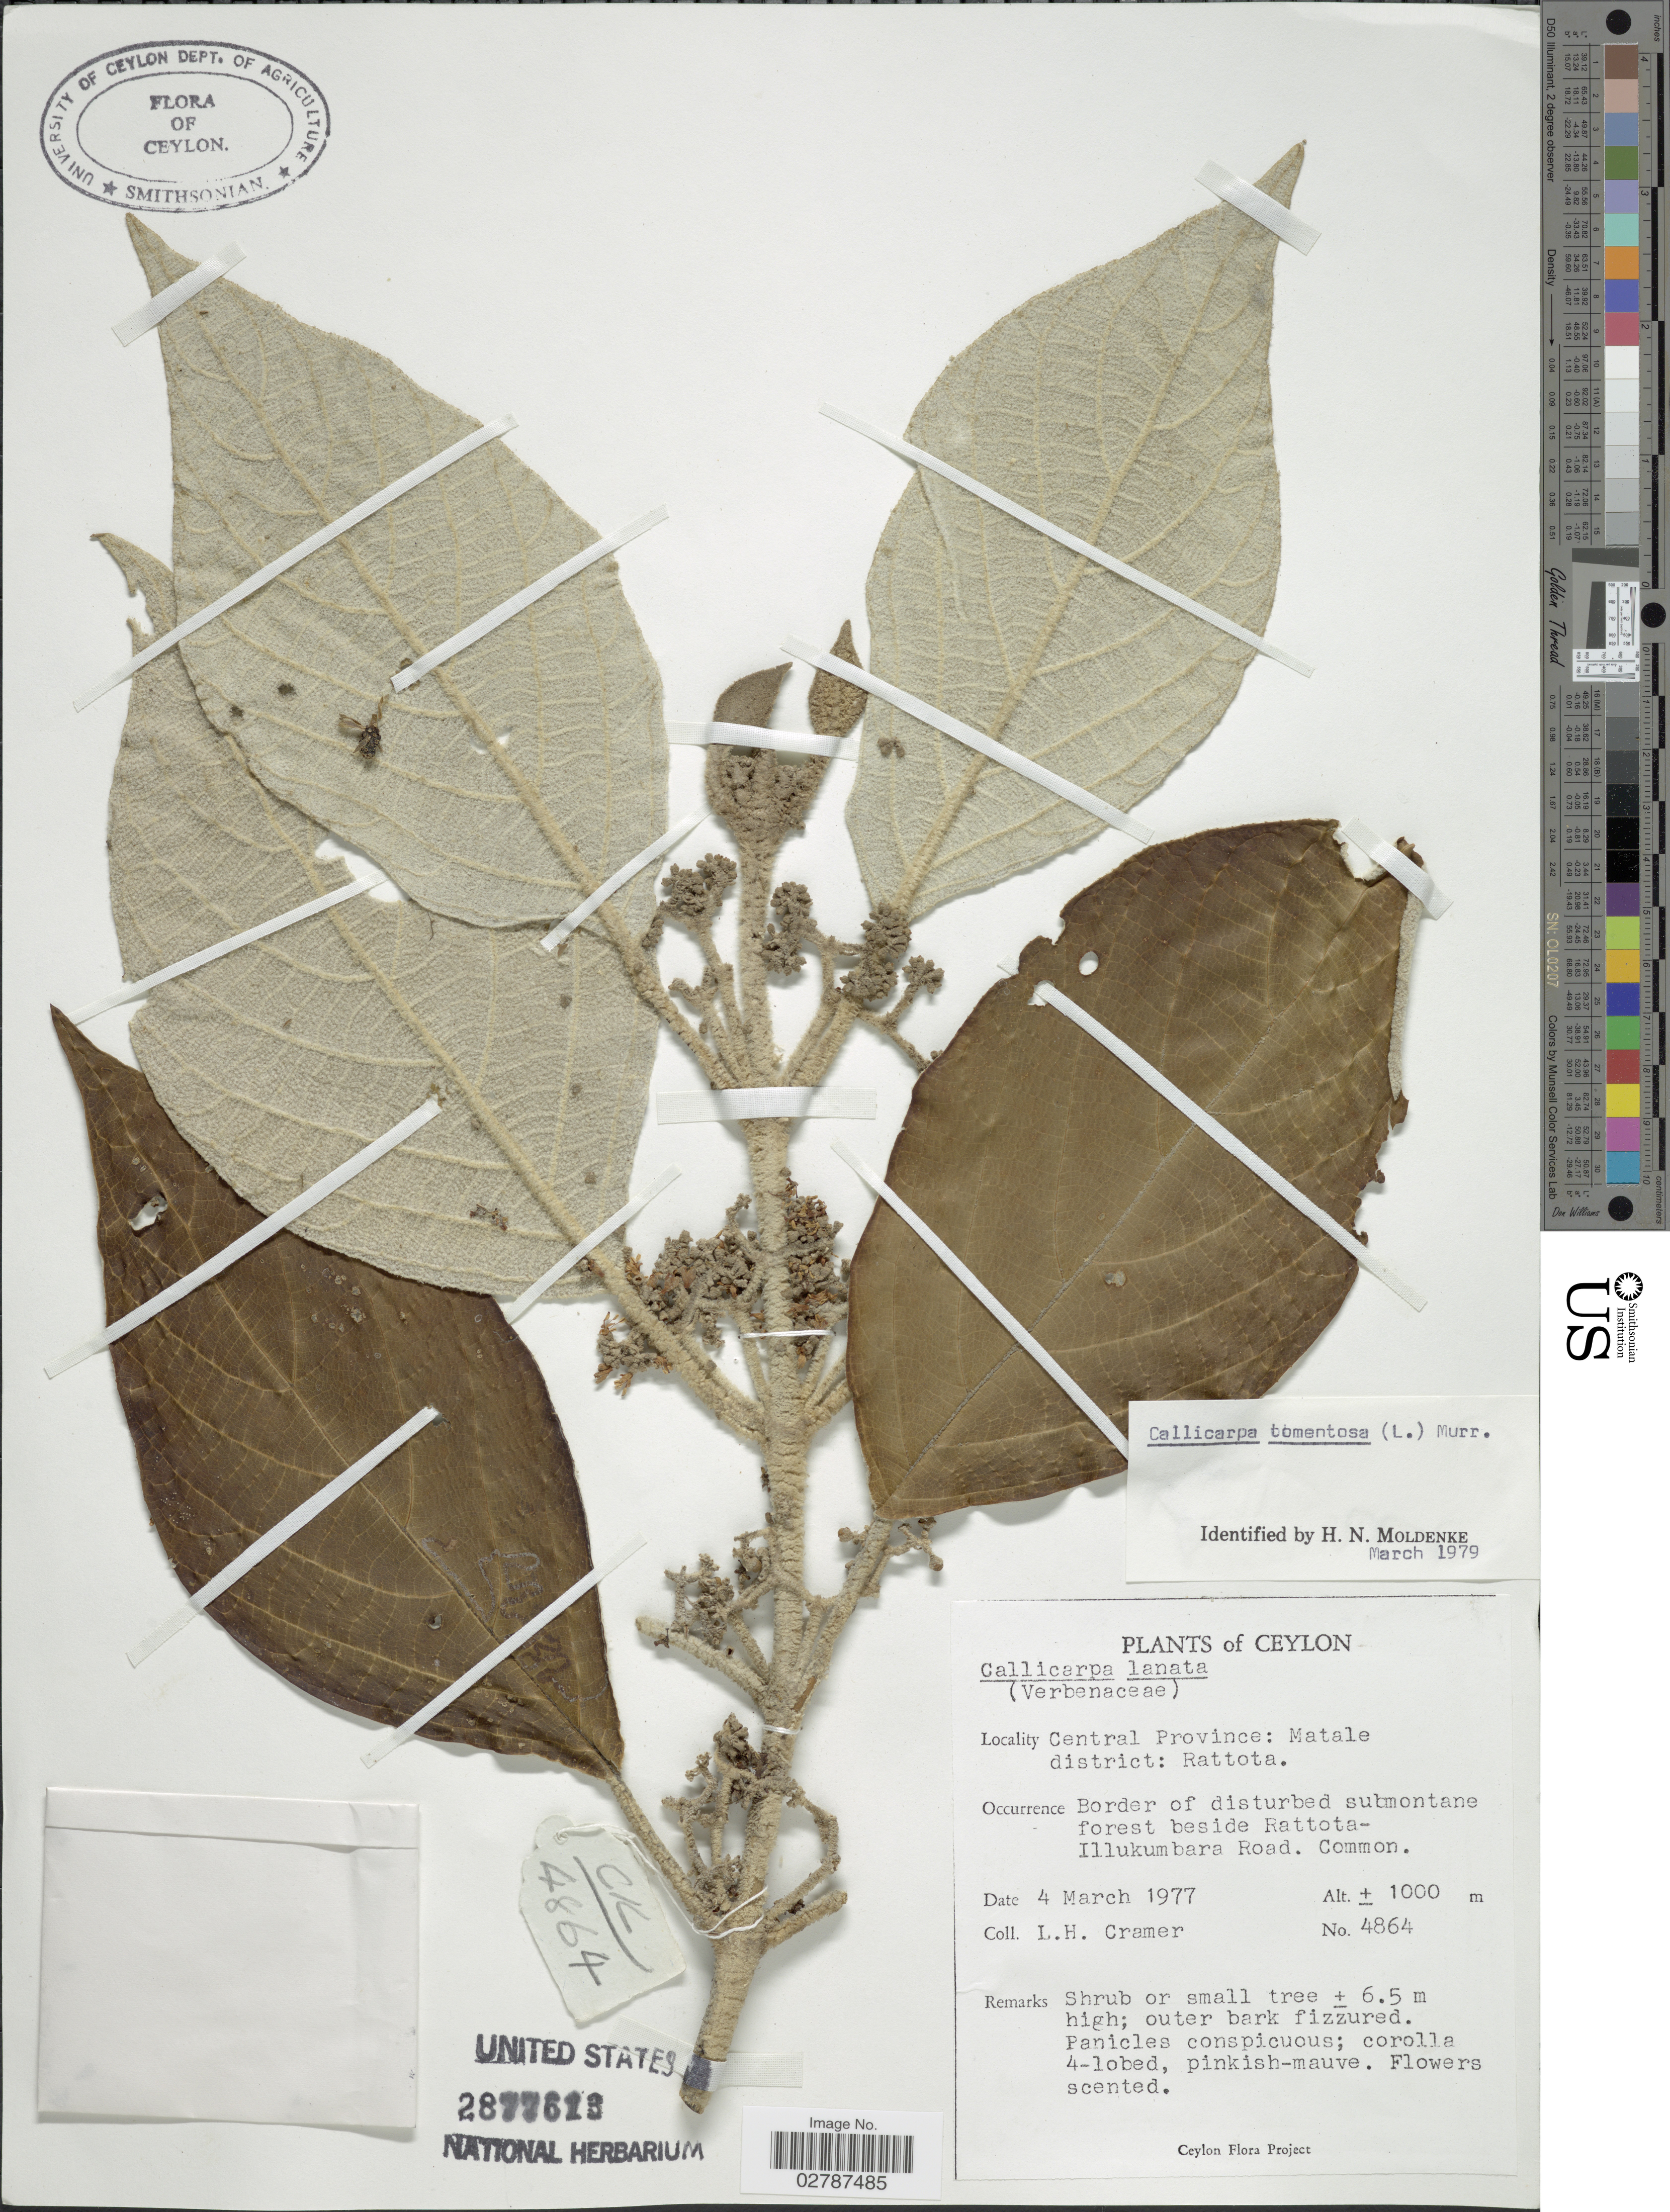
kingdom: Plantae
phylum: Tracheophyta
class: Magnoliopsida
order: Lamiales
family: Lamiaceae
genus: Callicarpa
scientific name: Callicarpa tomentosa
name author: (L.) L.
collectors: L. H. Cramer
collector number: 4864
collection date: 1977-03-04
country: Sri Lanka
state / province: Central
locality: Ceylon. Central Province: Matale district: Rattota. Border of disturbed submontane forest beside Rattota-Illukumbara Road.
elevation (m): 1000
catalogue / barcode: US 2877613